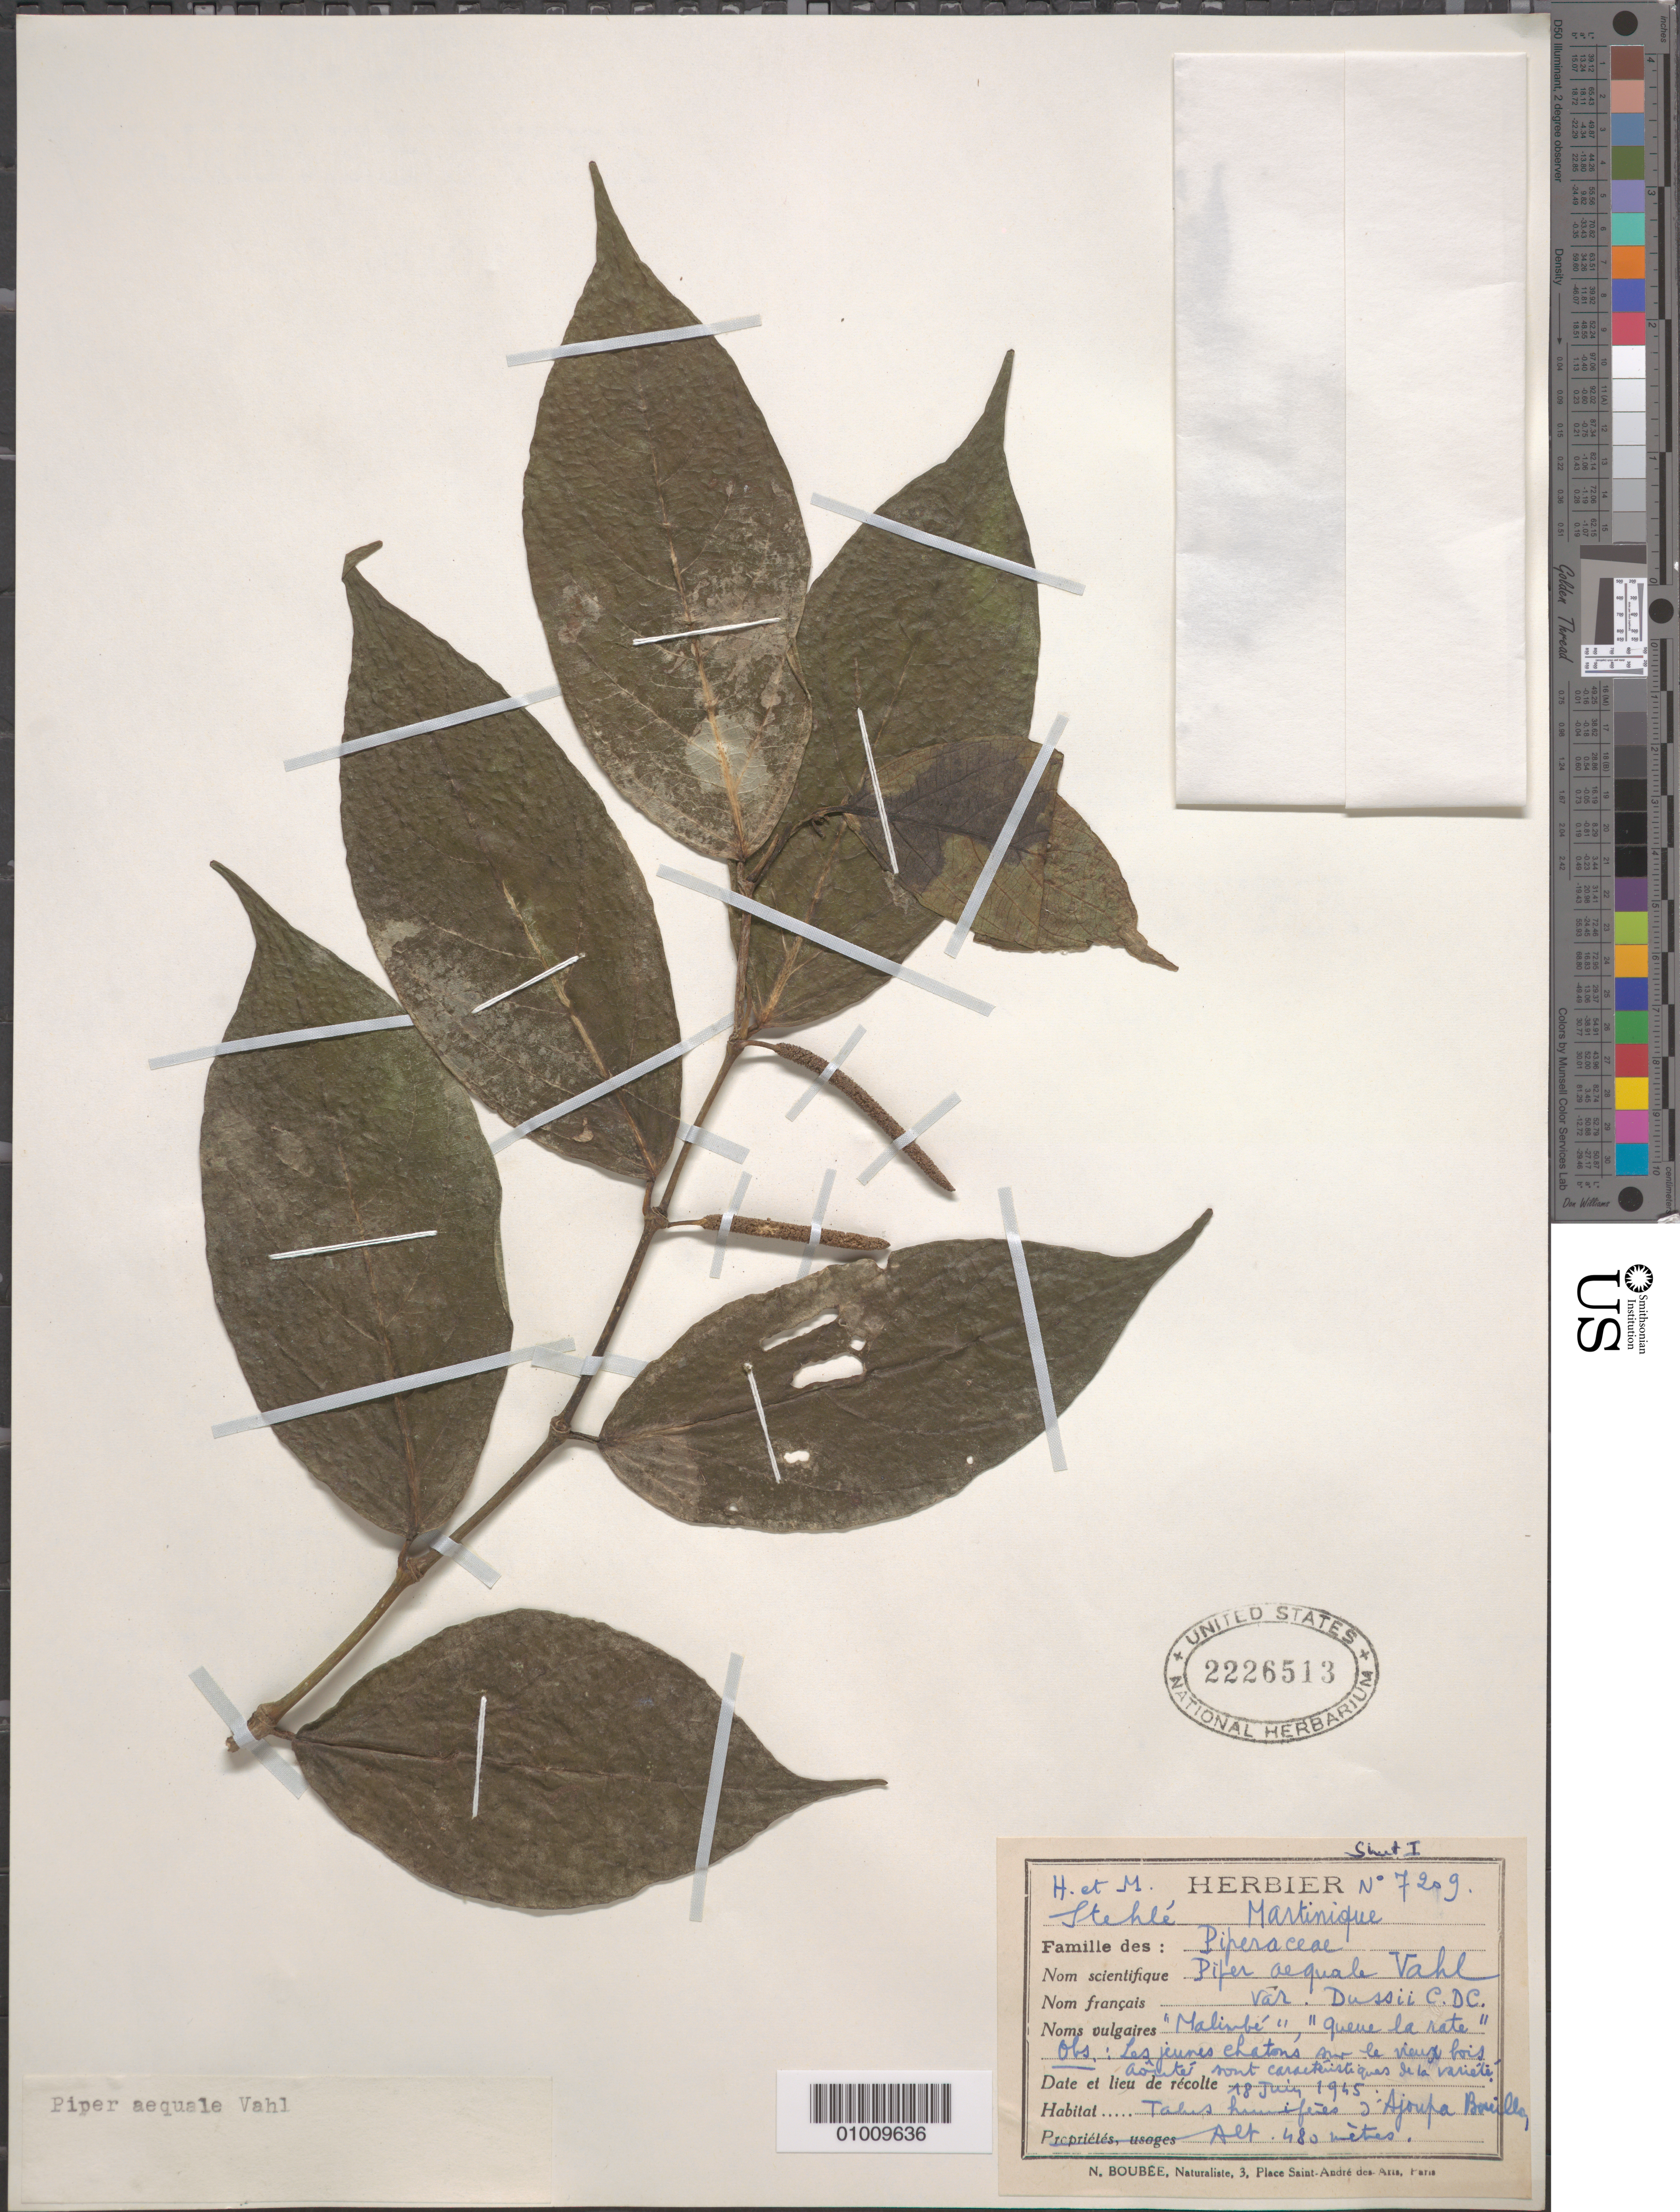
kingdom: Plantae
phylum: Tracheophyta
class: Magnoliopsida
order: Piperales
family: Piperaceae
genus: Piper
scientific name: Piper aequale var. aequale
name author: Vahl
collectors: H. Stehlé & M. Stehlé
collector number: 7209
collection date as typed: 18 Jul 1945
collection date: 1945-07-18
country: Martinique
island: Martinique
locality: Ajoufa Bouille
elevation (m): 480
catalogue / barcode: US 2226513